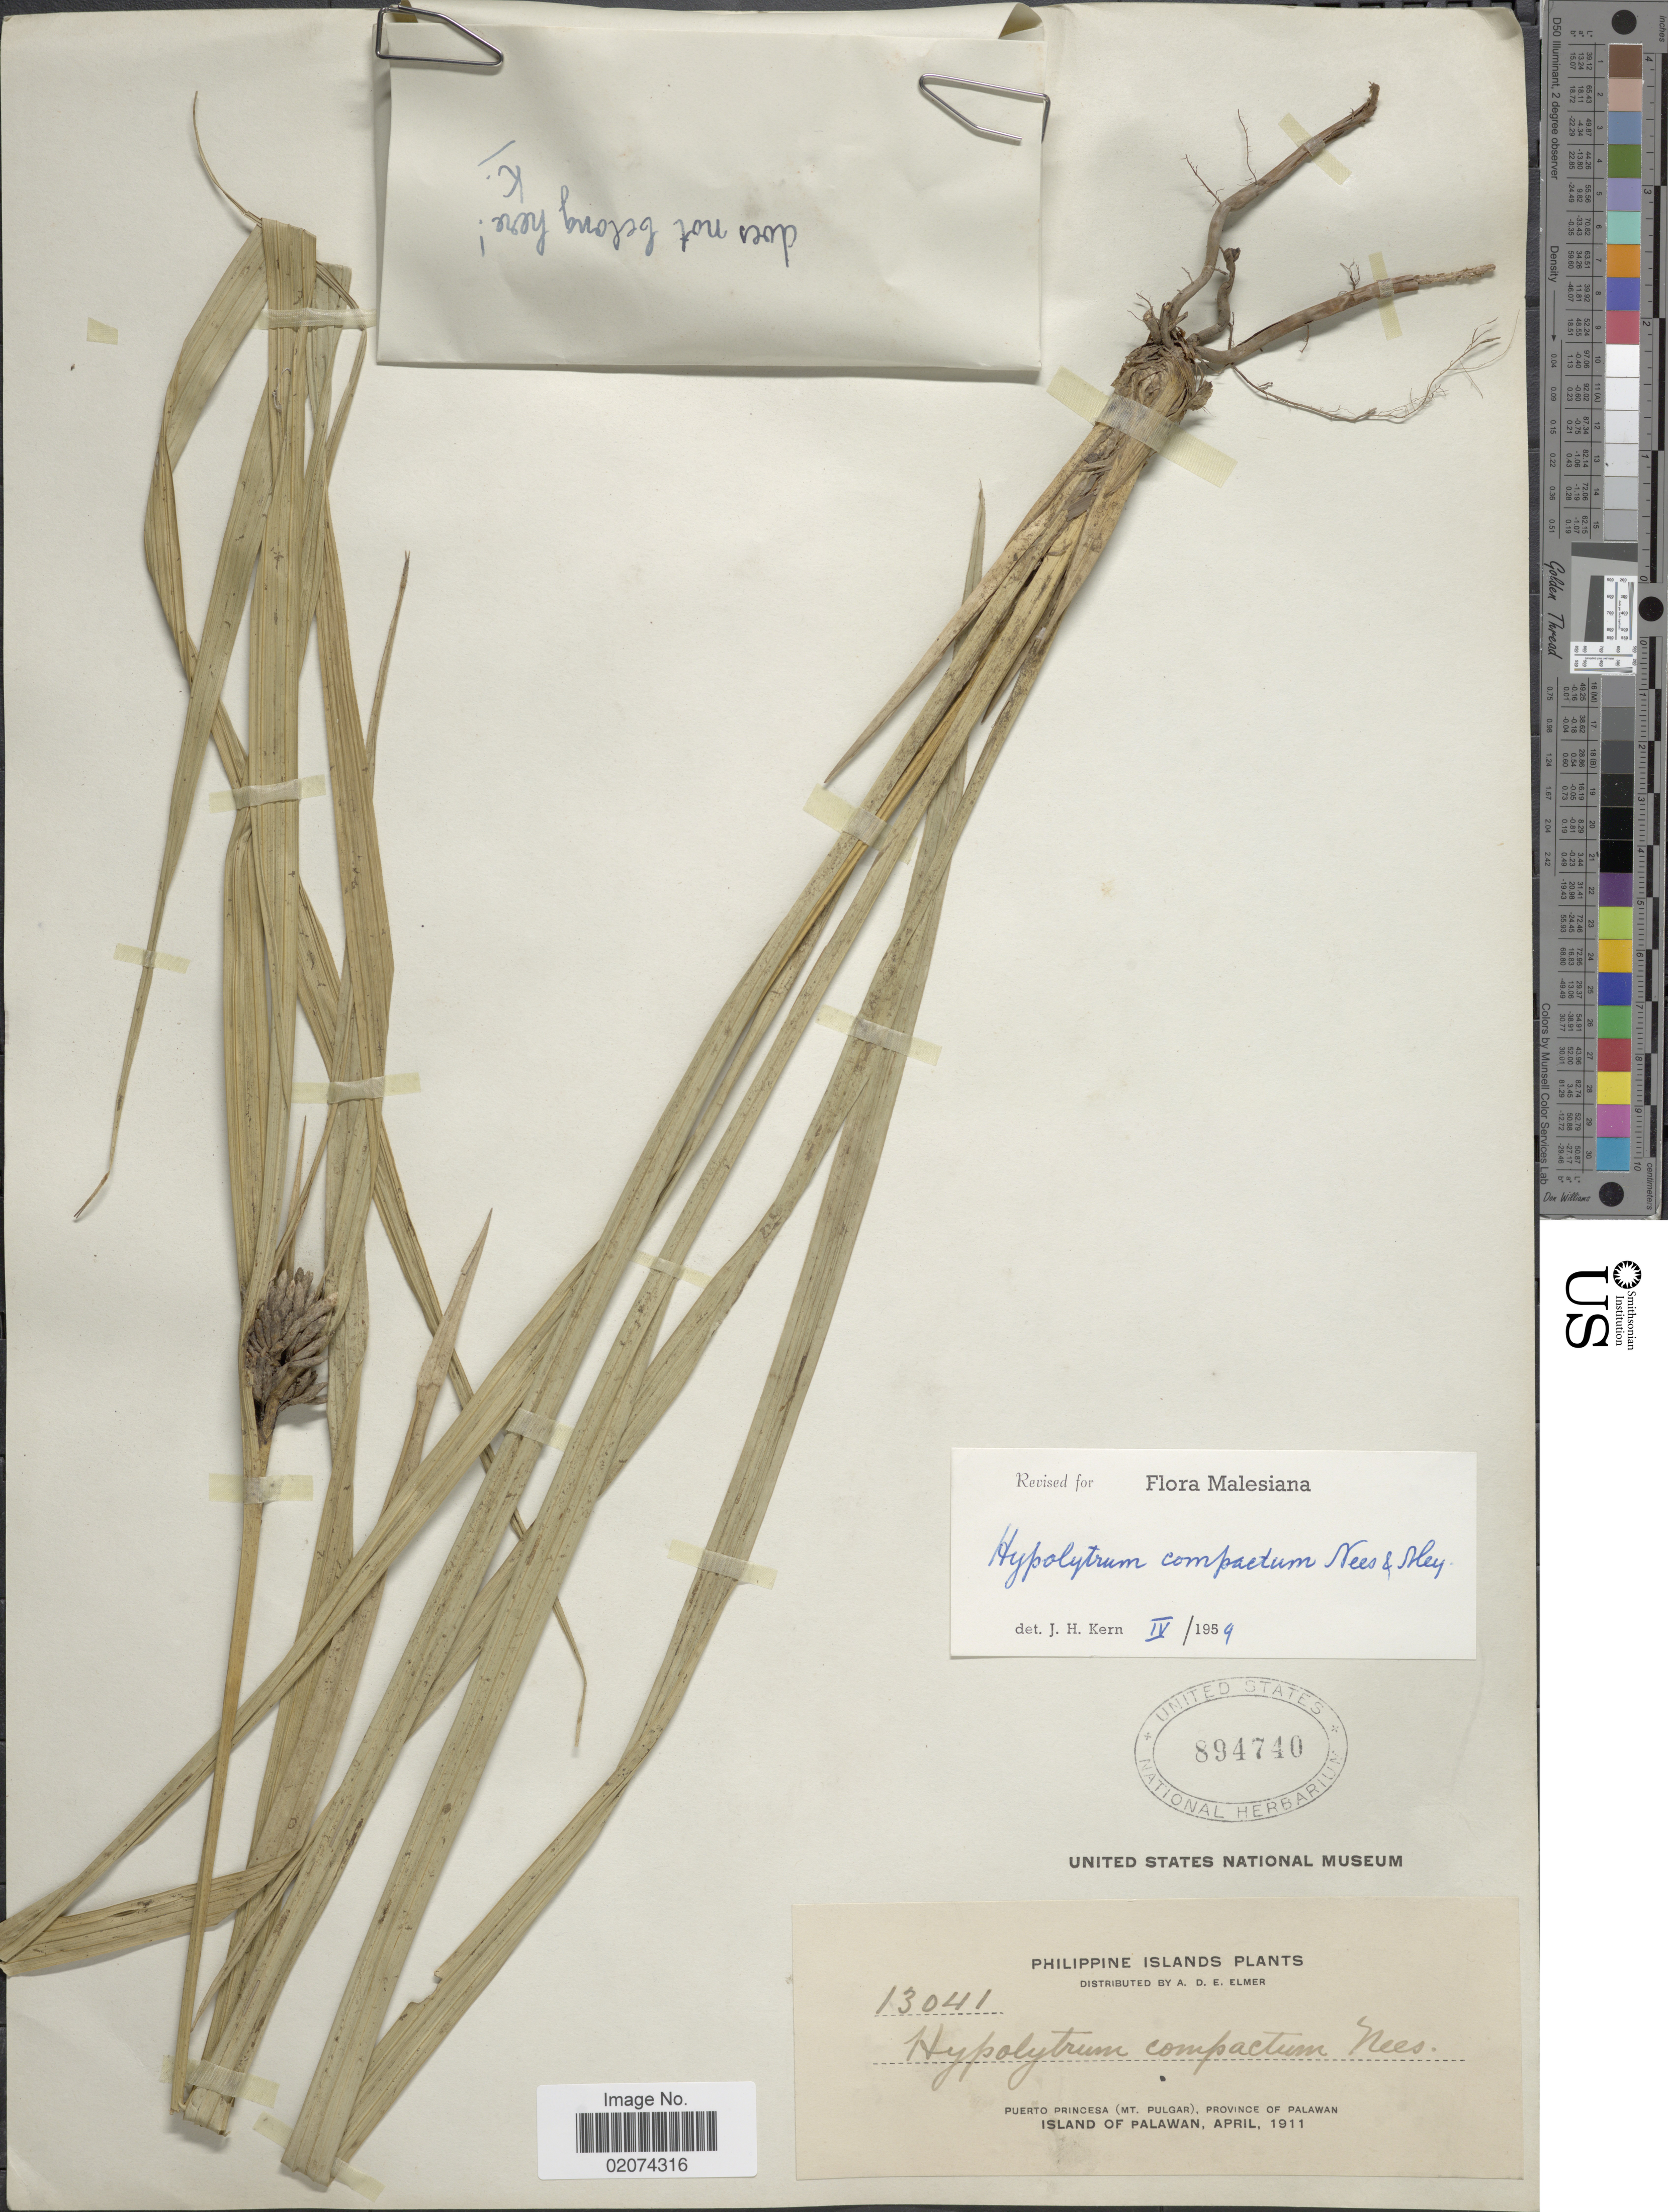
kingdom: Plantae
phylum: Tracheophyta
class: Liliopsida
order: Poales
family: Cyperaceae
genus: Hypolytrum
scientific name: Hypolytrum compactum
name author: Nees & Meyen ex Kunth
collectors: A. D. E. Elmer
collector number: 13041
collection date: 1911-04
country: Philippines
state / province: Mimaropa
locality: Puerto Princesa (Mt. Pulgar), Province of Palawan. Island of Palawan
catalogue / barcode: US 894740